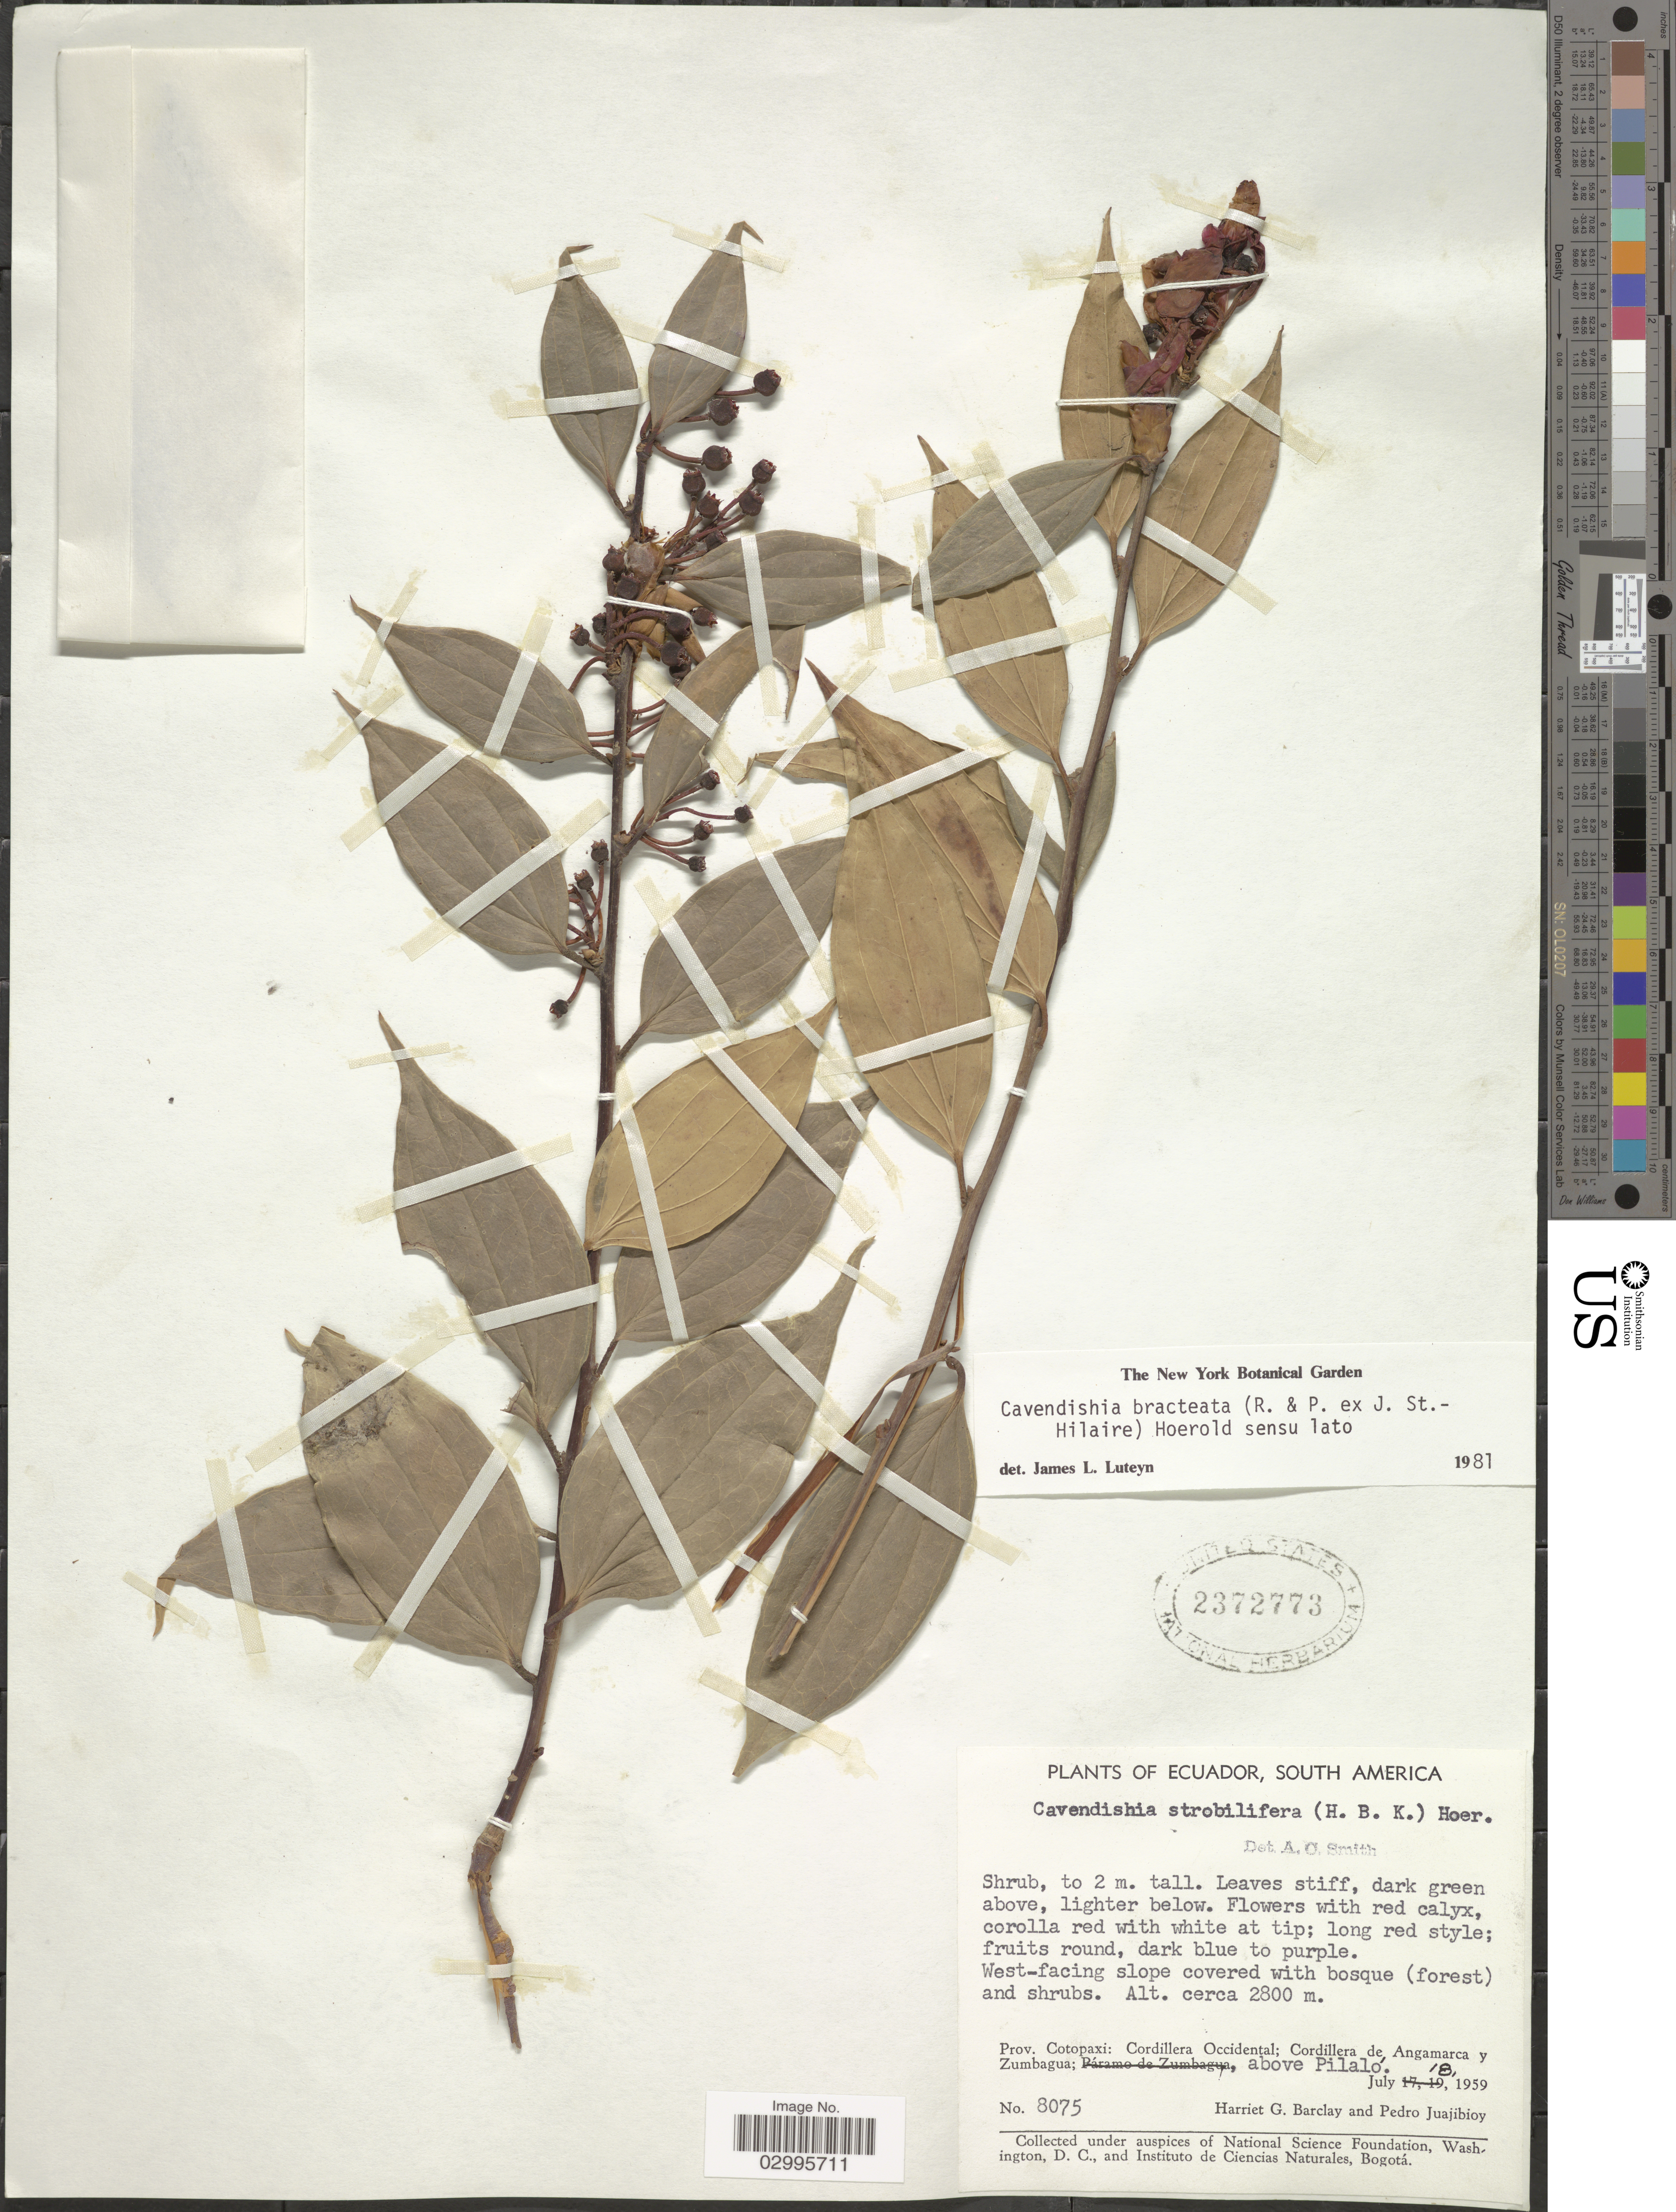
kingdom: Plantae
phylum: Tracheophyta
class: Magnoliopsida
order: Ericales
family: Ericaceae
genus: Cavendishia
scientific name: Cavendishia bracteata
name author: (Ruiz & Pav. ex J. St.-Hil.) Hoerold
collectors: H. G. Barclay & P. Juajibioy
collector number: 8075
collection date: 1959-07-18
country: Ecuador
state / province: Cotopaxi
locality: Cordillera Occidental; Cordillera de Angamarca y Zumbagua, above Pilaló.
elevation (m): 2800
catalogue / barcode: US 2372773